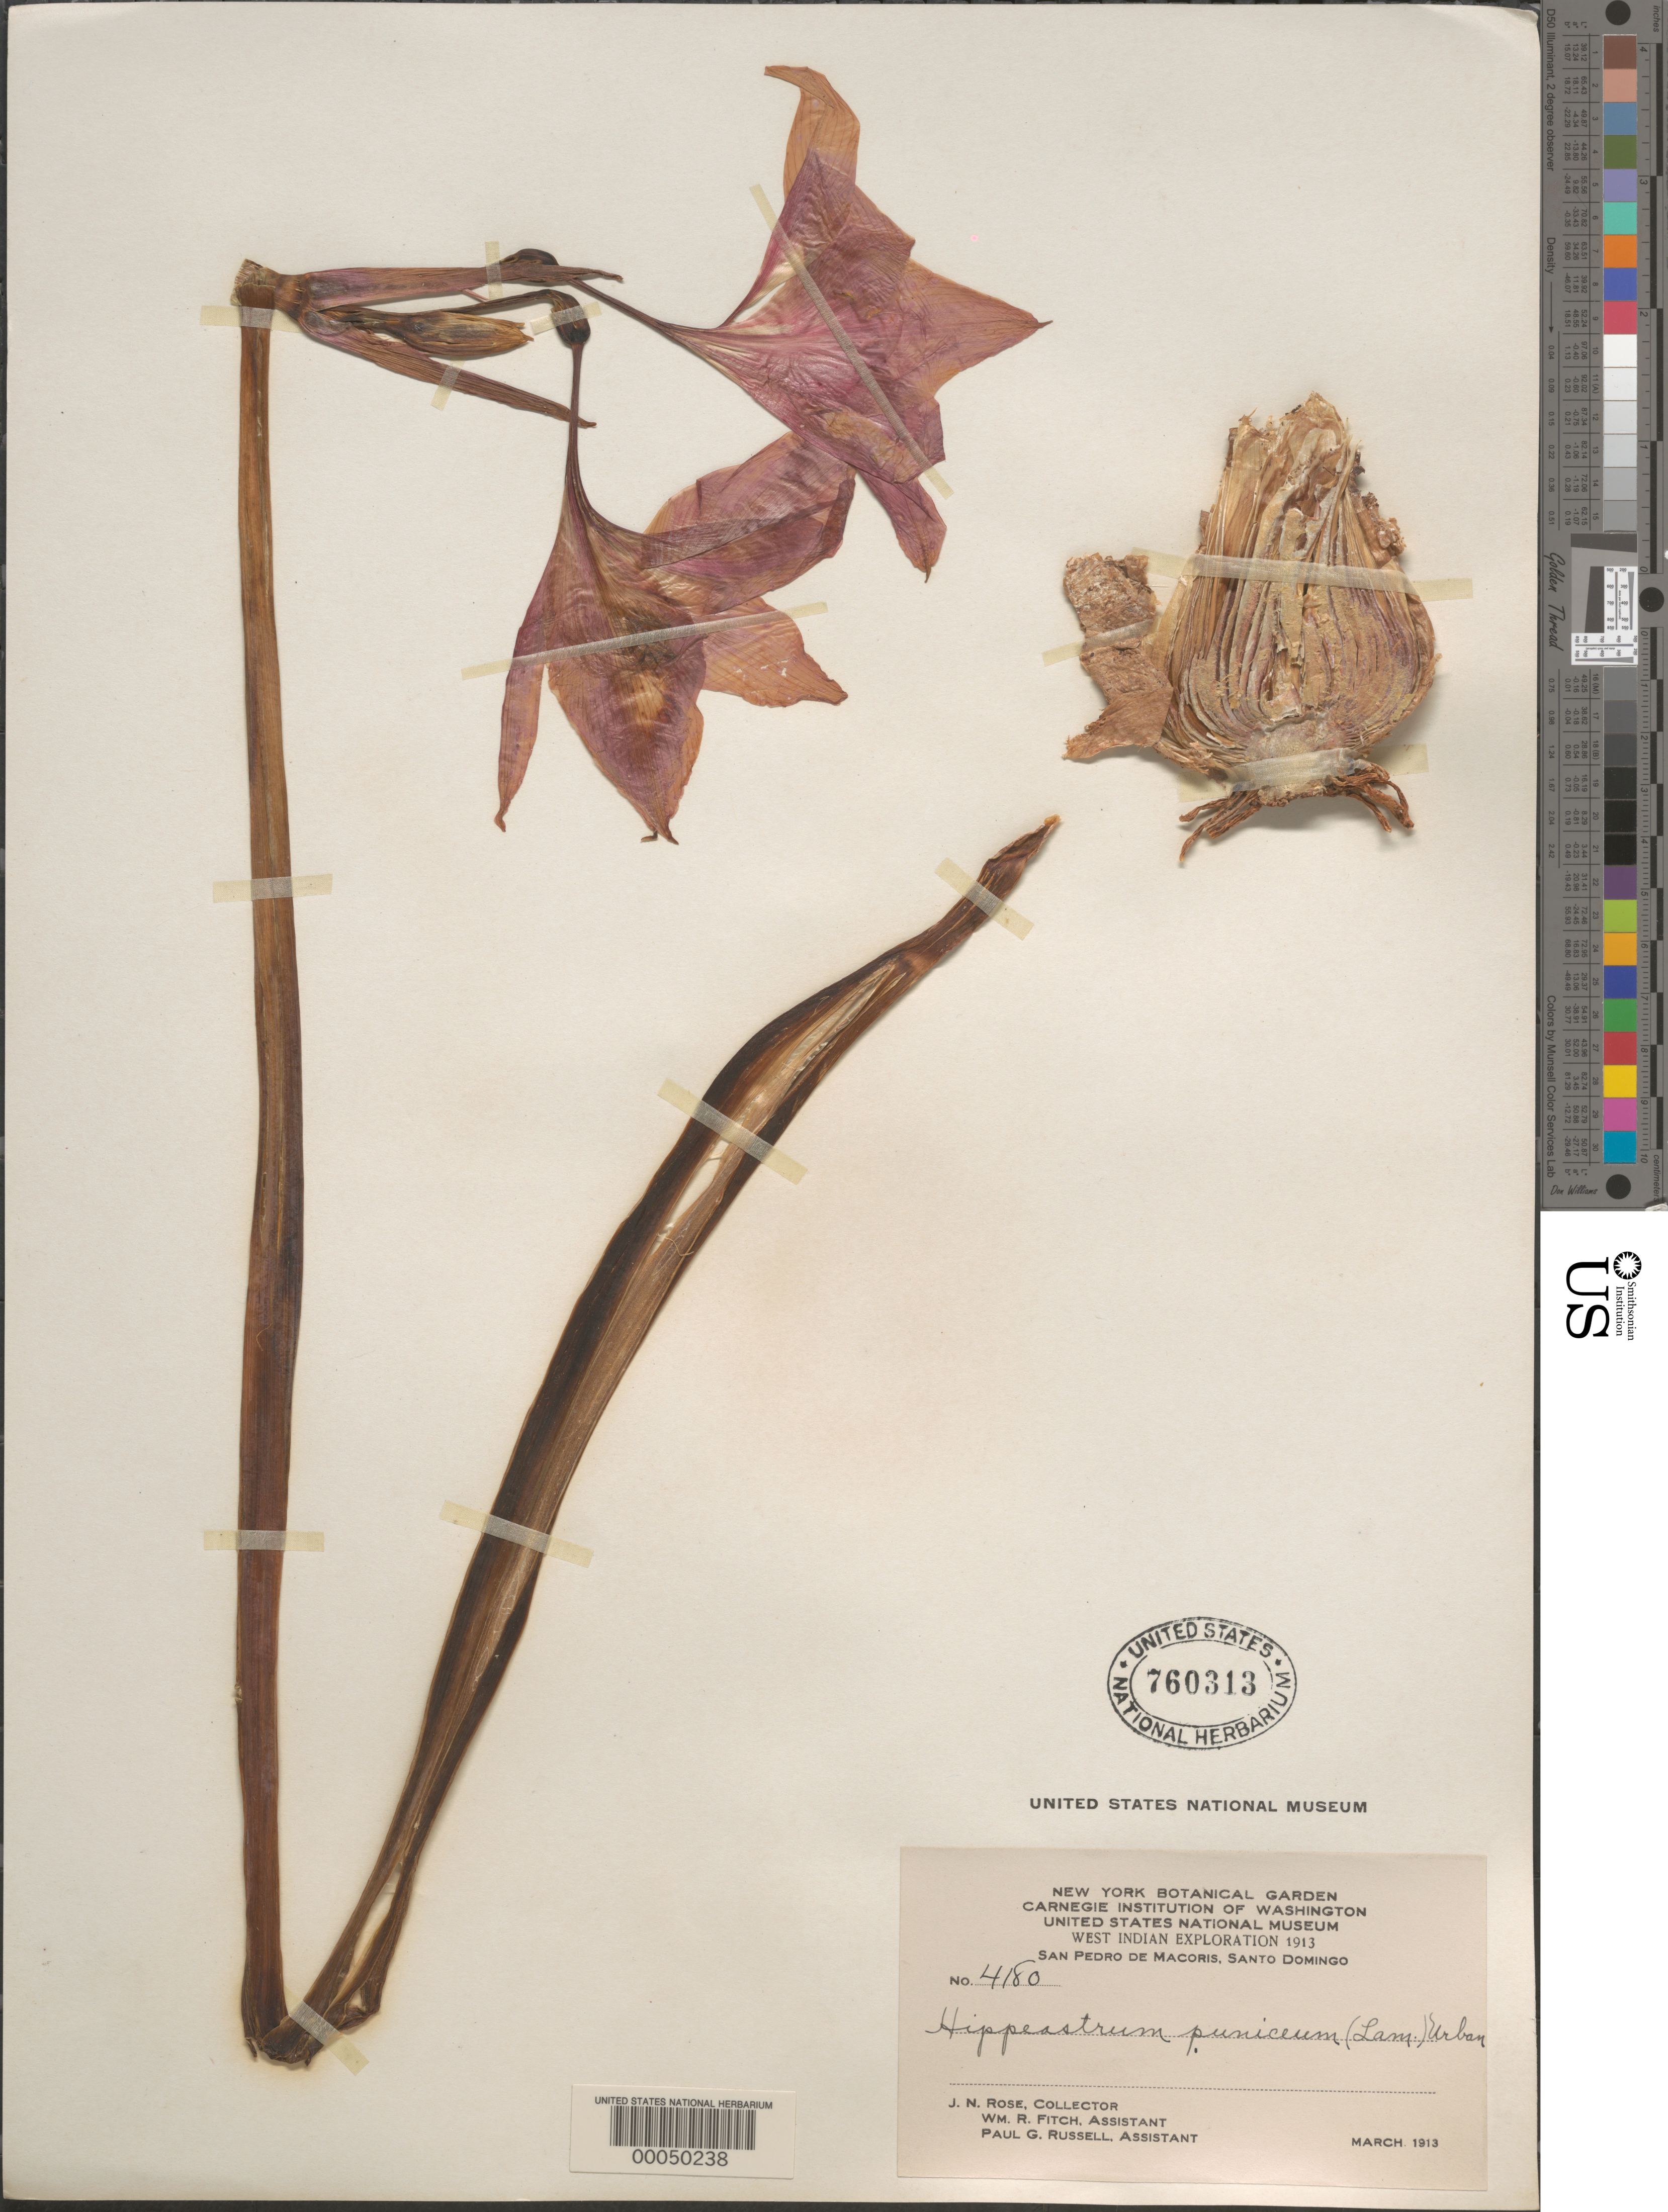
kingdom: Plantae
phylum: Tracheophyta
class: Liliopsida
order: Asparagales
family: Amaryllidaceae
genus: Hippeastrum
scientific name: Hippeastrum puniceum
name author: (Lam.) Voss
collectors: J. N. Rose, W. R. Fitch & P. G. Russell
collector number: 4180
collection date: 1913-03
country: Dominican Republic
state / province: San Pedro de Macorís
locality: Santo Domingo.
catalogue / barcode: US 760313